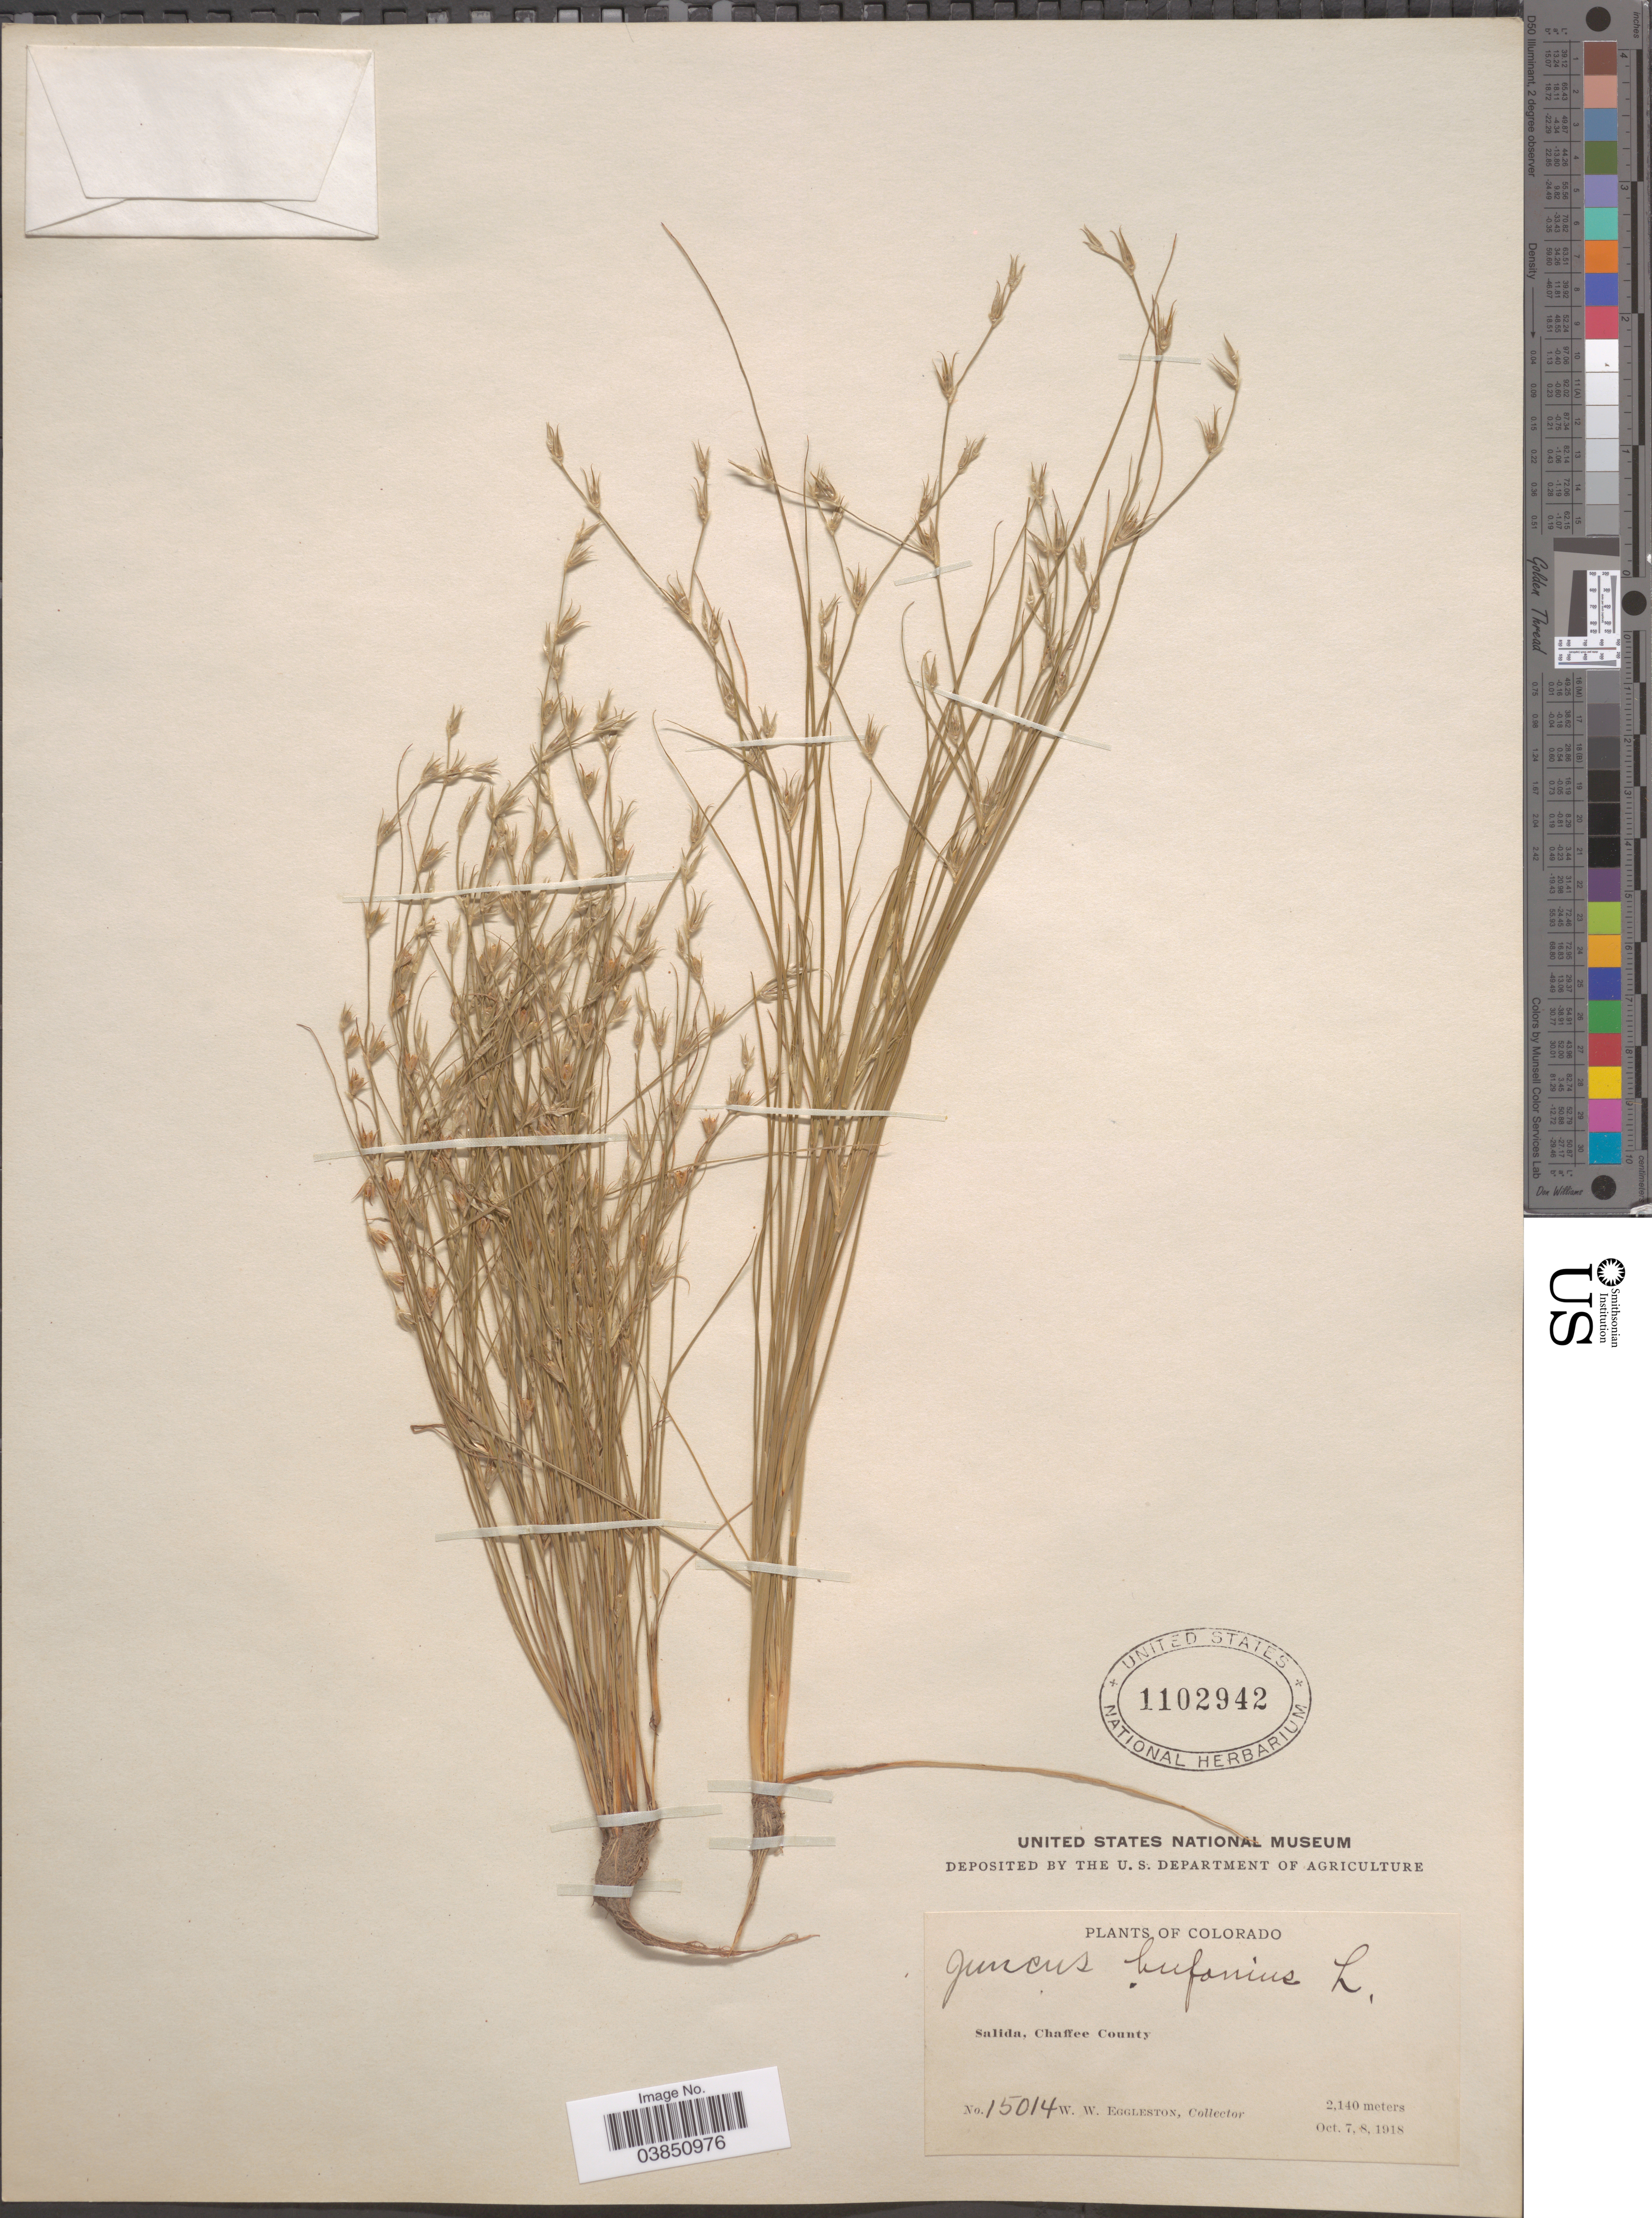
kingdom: Plantae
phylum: Tracheophyta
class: Liliopsida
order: Poales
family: Juncaceae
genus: Juncus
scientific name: Juncus bufonius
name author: L.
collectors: W. W. Eggleston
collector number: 15014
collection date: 1918-10-07/1918-10-08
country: United States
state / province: Colorado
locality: Salida, Chaffee County.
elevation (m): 2140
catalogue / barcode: US 1102942